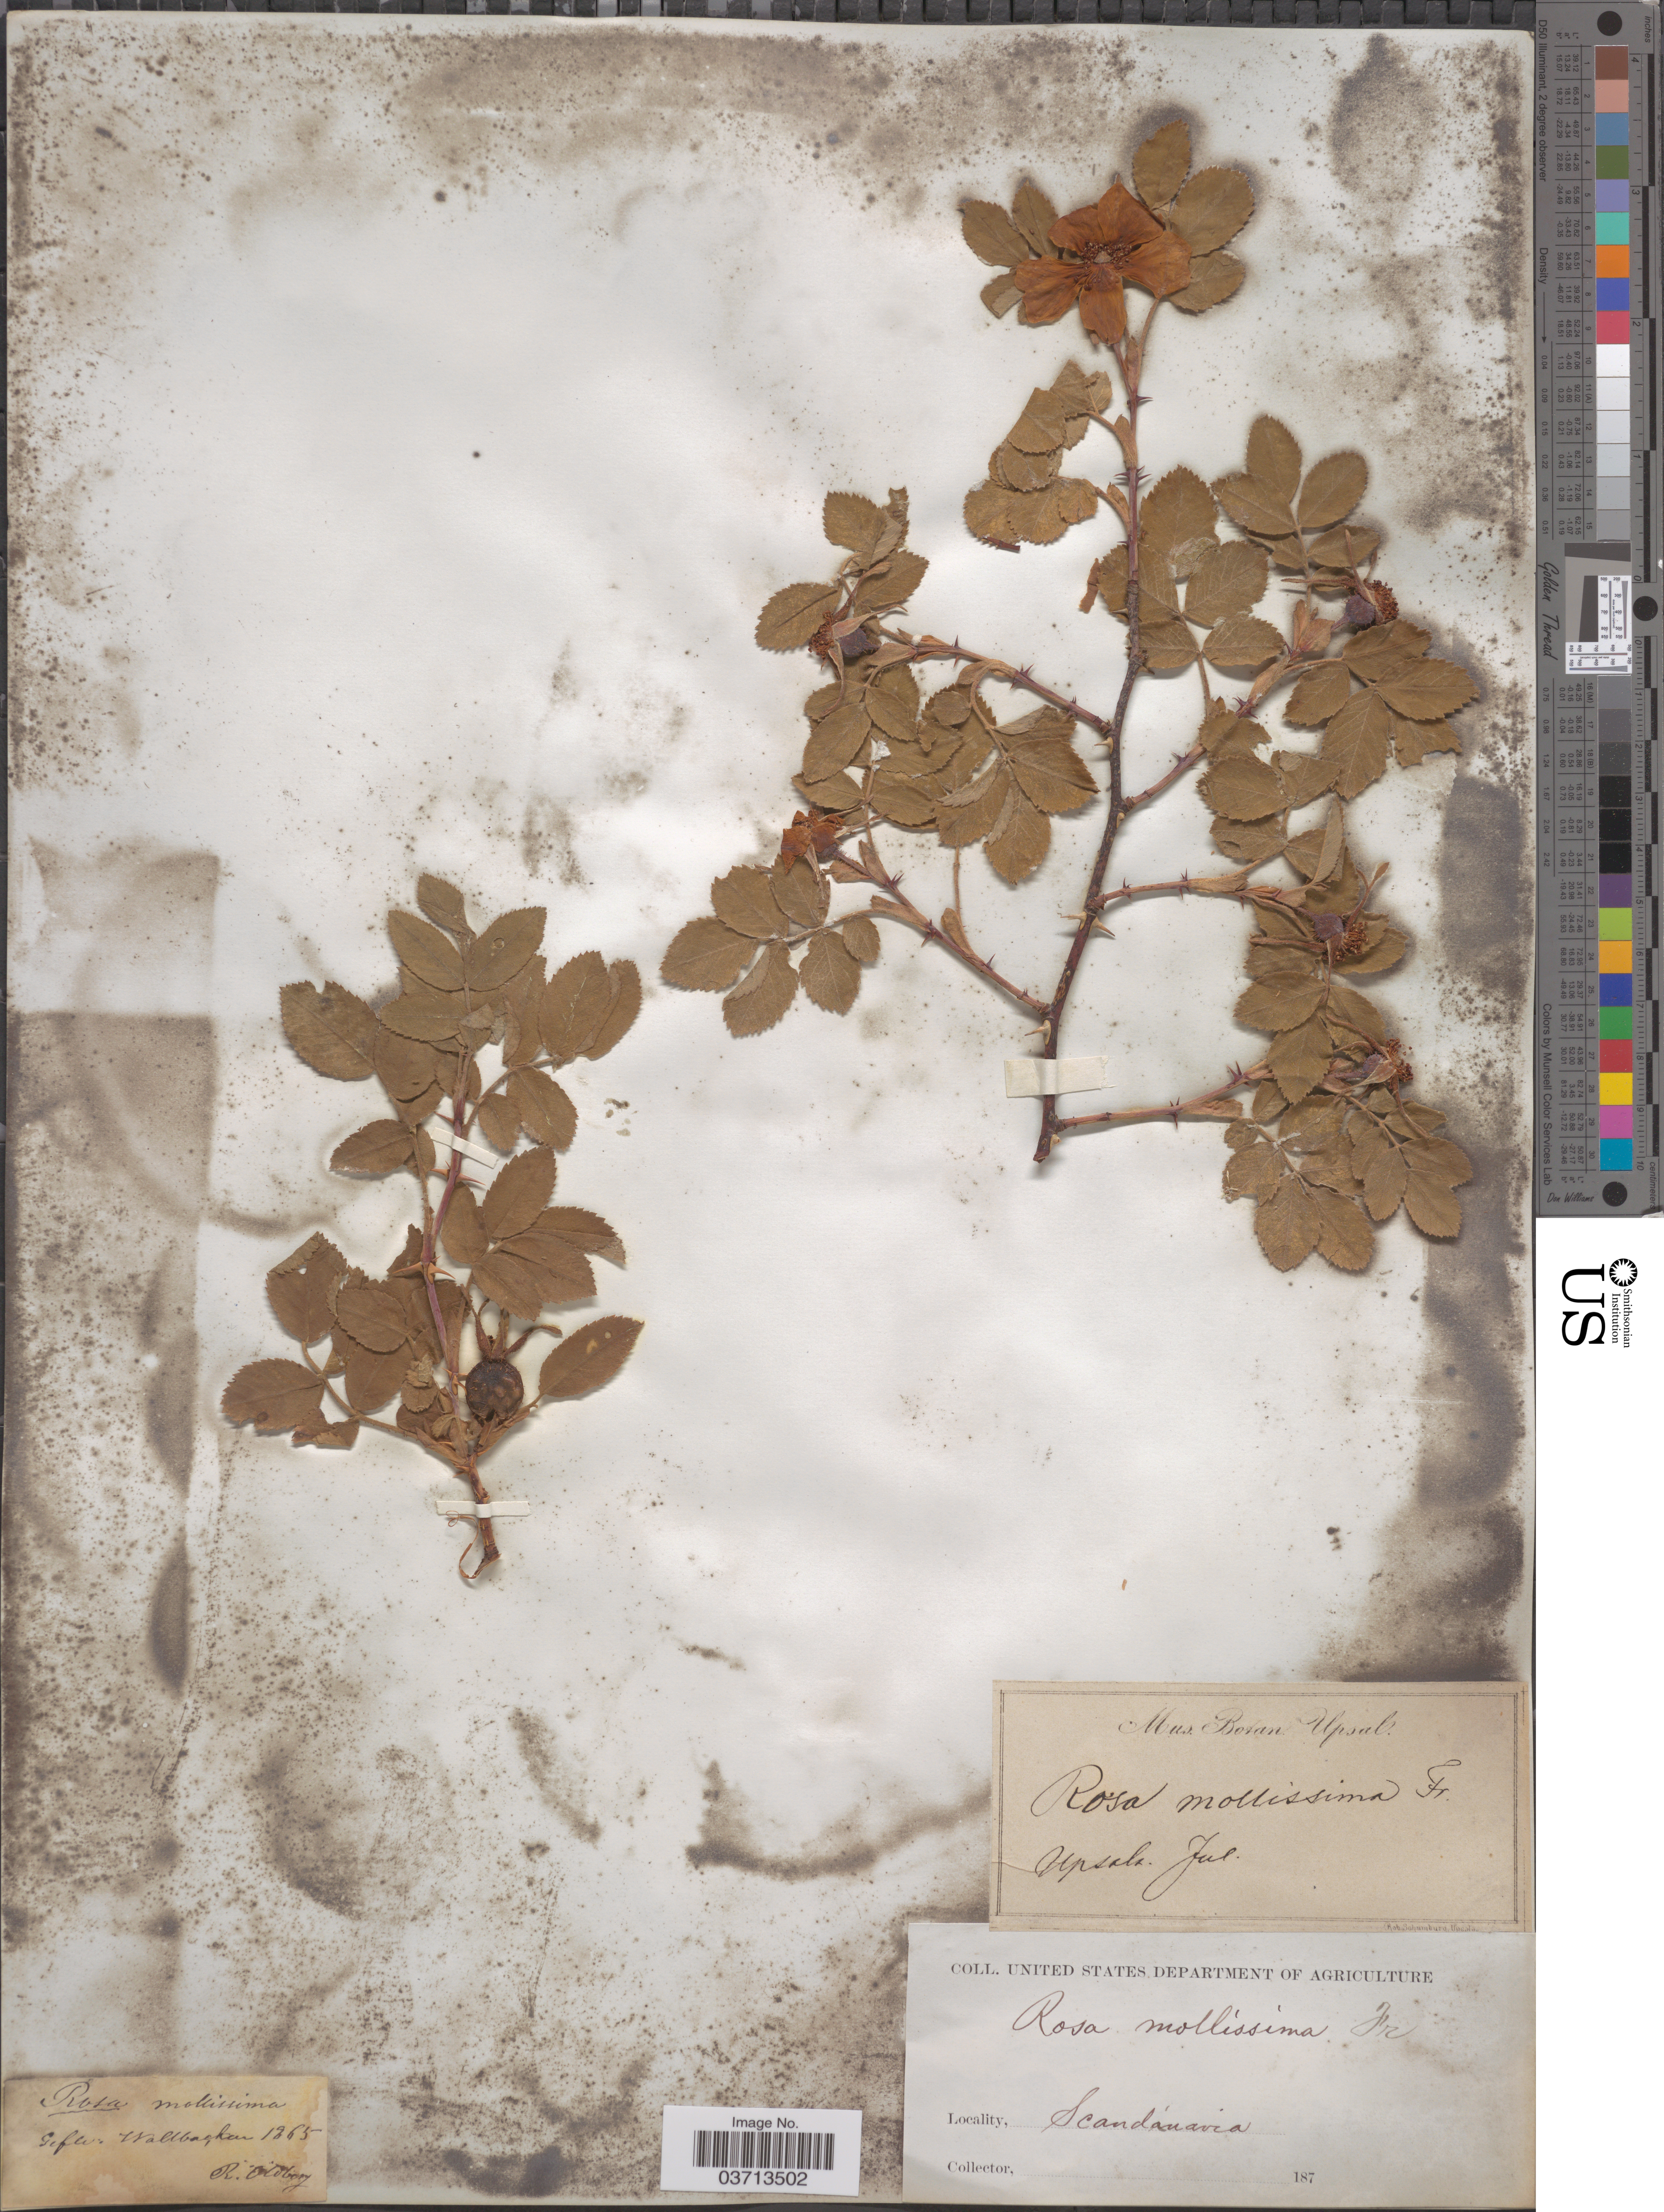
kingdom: Plantae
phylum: Tracheophyta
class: Magnoliopsida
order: Rosales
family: Rosaceae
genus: Rosa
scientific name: Rosa mollissima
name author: Gillot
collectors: R. Oldberg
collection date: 1865-07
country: Sweden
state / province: Uppsala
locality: Gefle. Mallbackan. [interpreted] Upsala. Scandinavia.